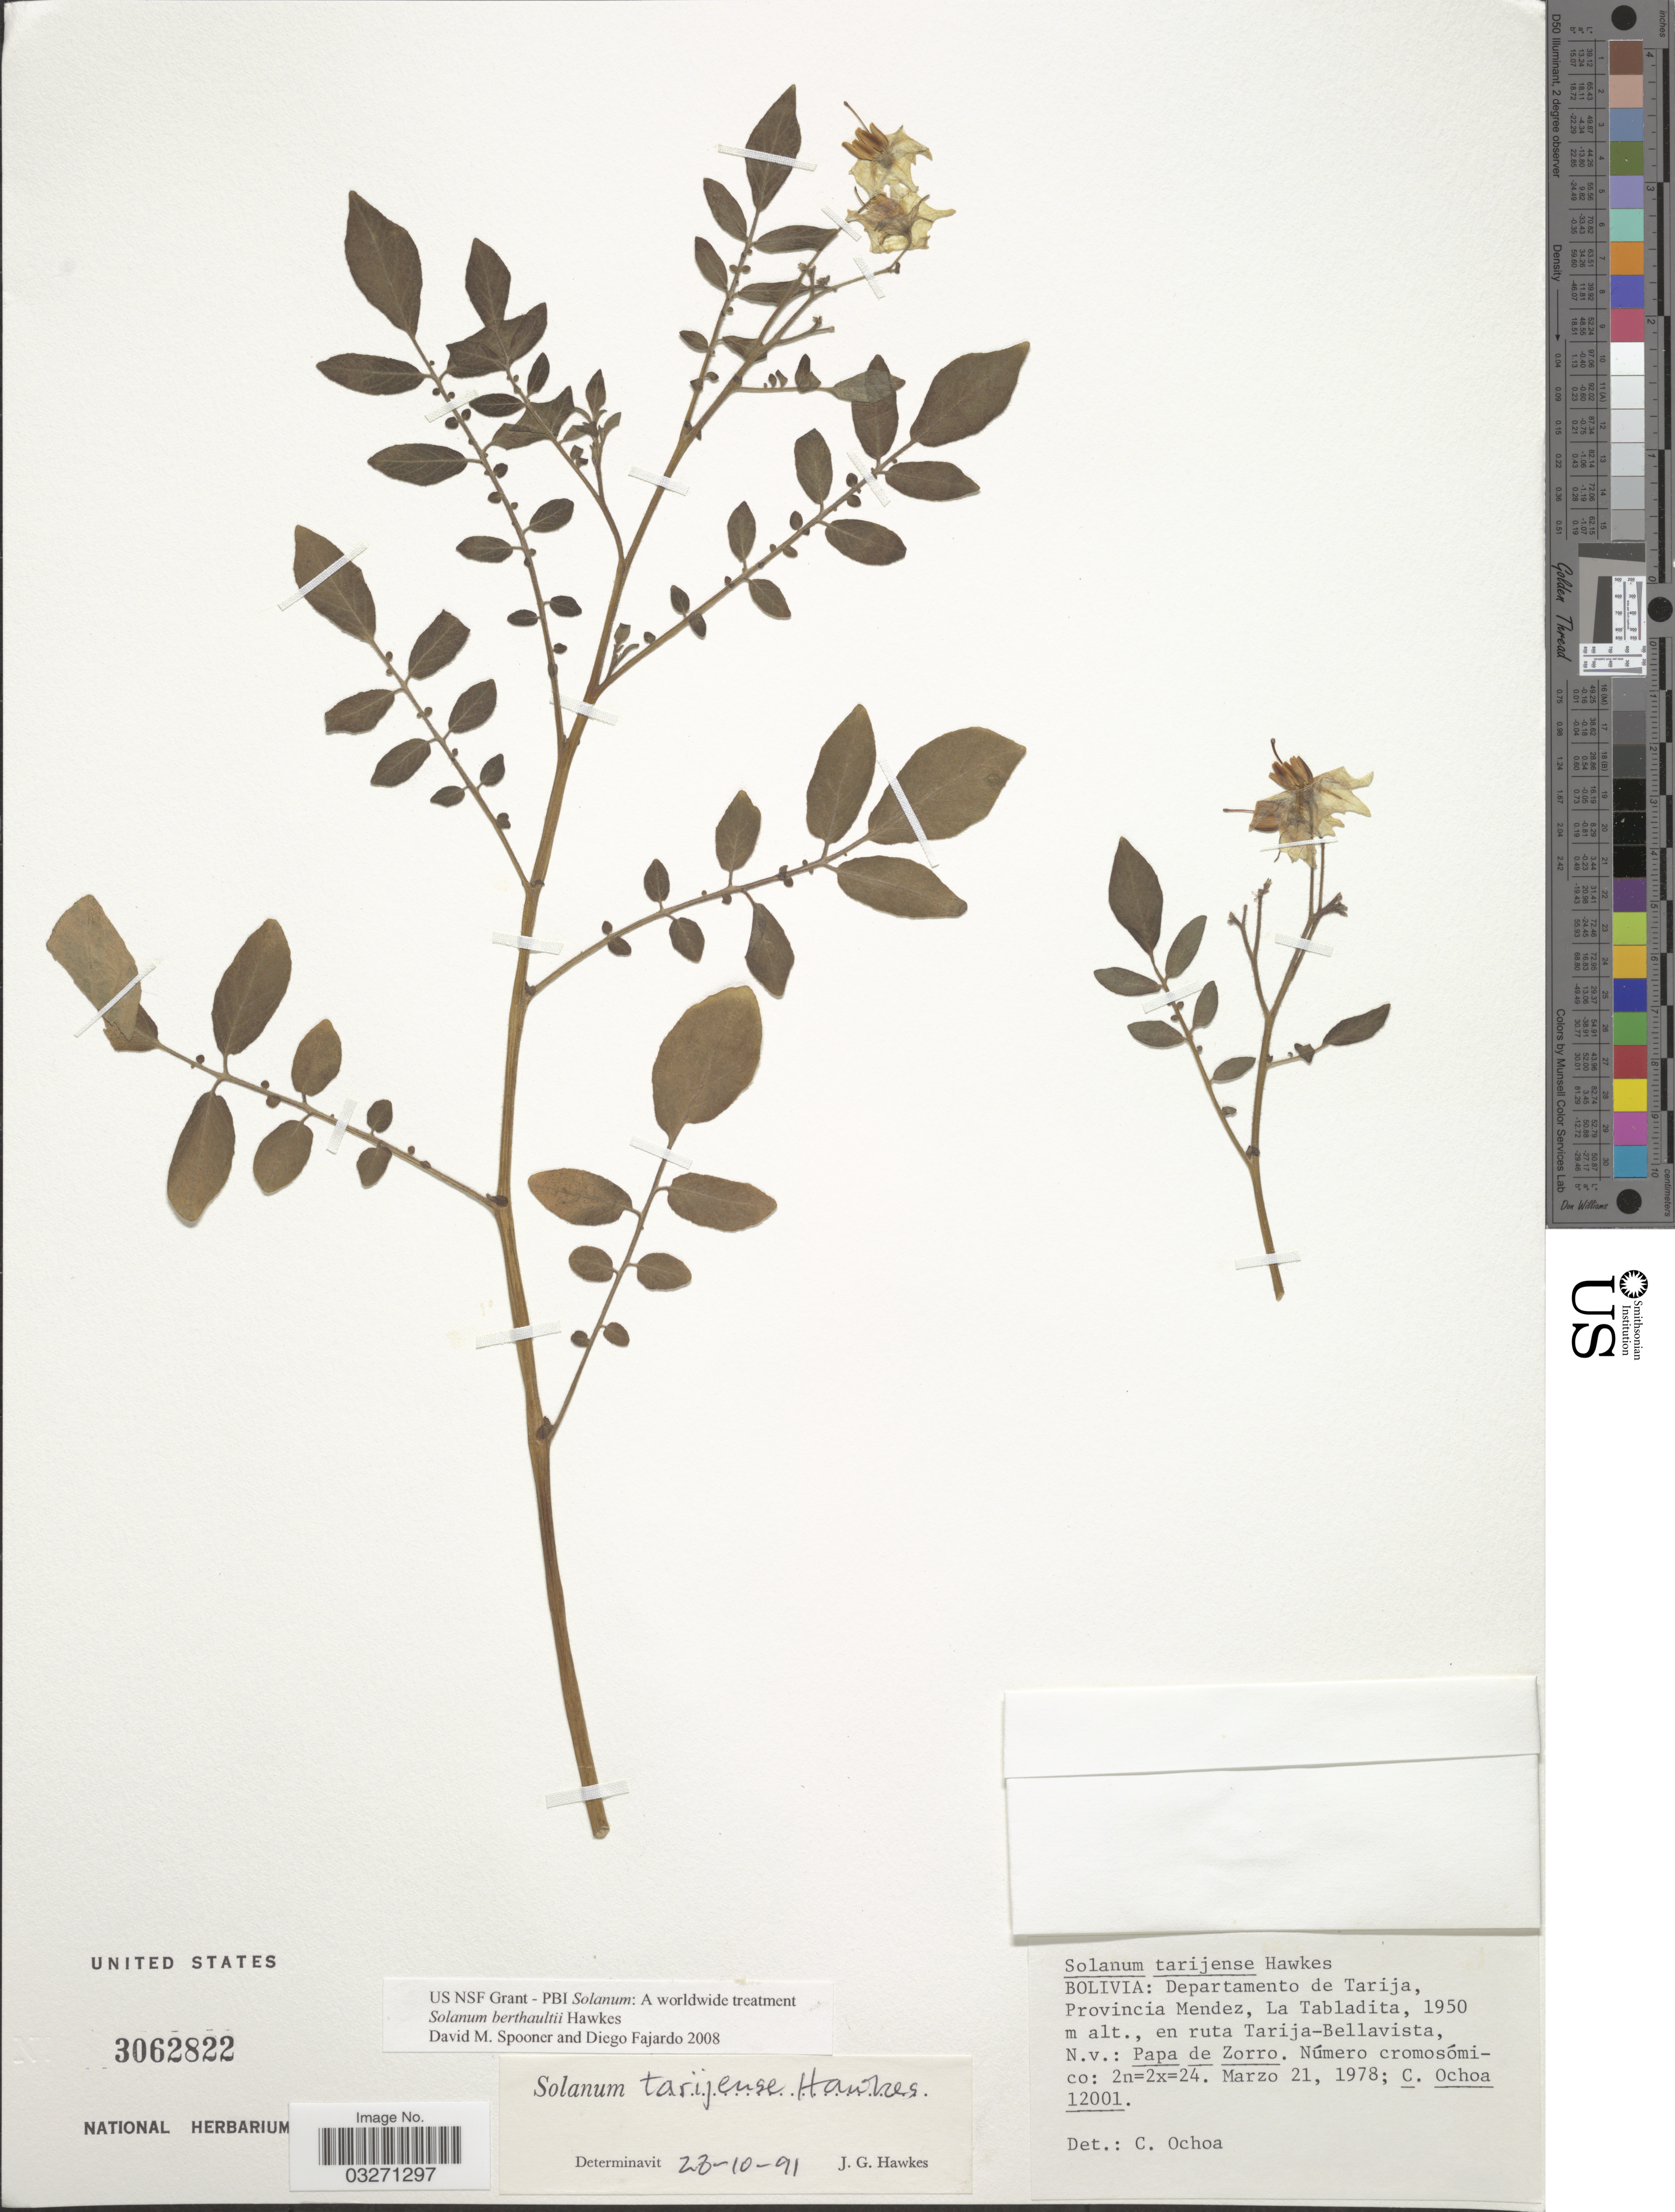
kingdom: Plantae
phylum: Tracheophyta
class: Magnoliopsida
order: Solanales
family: Solanaceae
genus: Solanum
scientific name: Solanum berthaultii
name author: Hawkes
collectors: C. Ochoa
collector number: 12001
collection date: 1978-03-21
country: Bolivia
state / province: Tarija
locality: Departamento de Tarija, Provincía Mendez, La Tabladita, en ruta Tarija-Bellavista.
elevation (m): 1950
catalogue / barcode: US 3062822